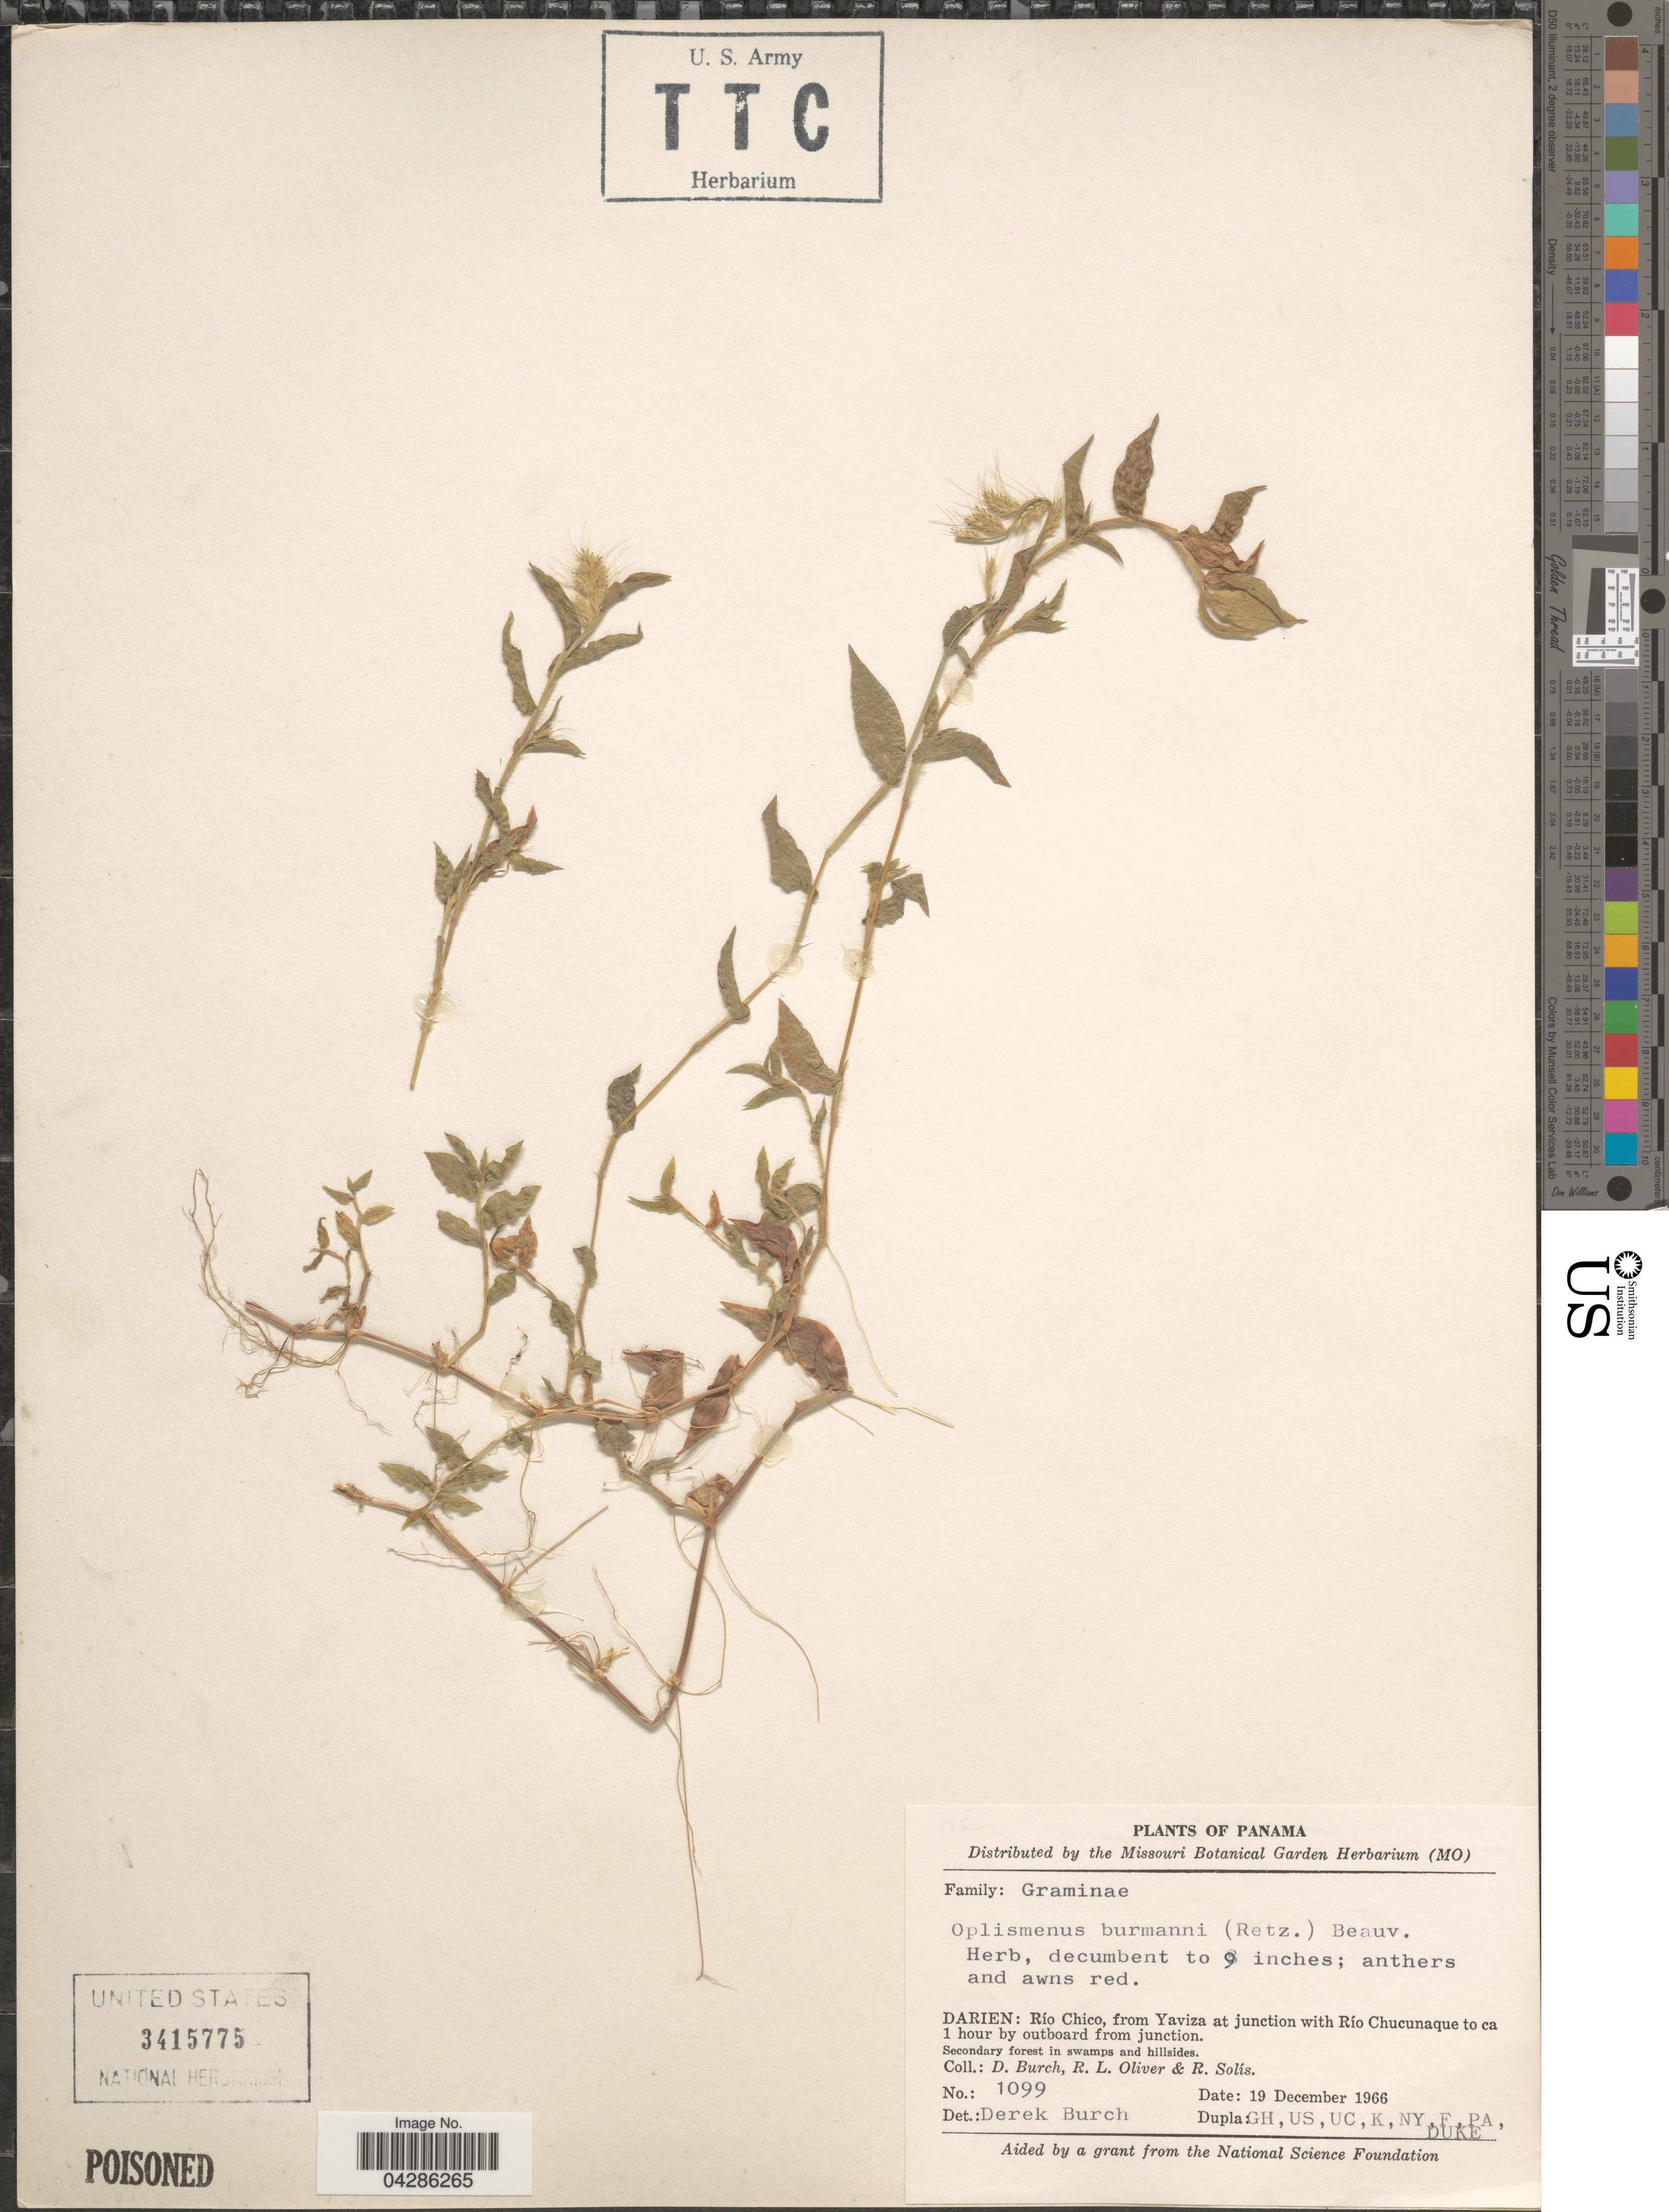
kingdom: Plantae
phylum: Tracheophyta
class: Liliopsida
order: Poales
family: Poaceae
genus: Oplismenus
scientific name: Oplismenus burmannii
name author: (Retz.) P. Beauv.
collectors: D. Burch, R. Oliver & R. Solis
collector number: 1099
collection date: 1966-12-19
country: Panama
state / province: Darien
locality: Río Chico, from Yaviza at junction with Río Chucunaque to ca 1 hour by outboard from junction. Secondary forest in swamps and hillsides.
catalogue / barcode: US 3415775